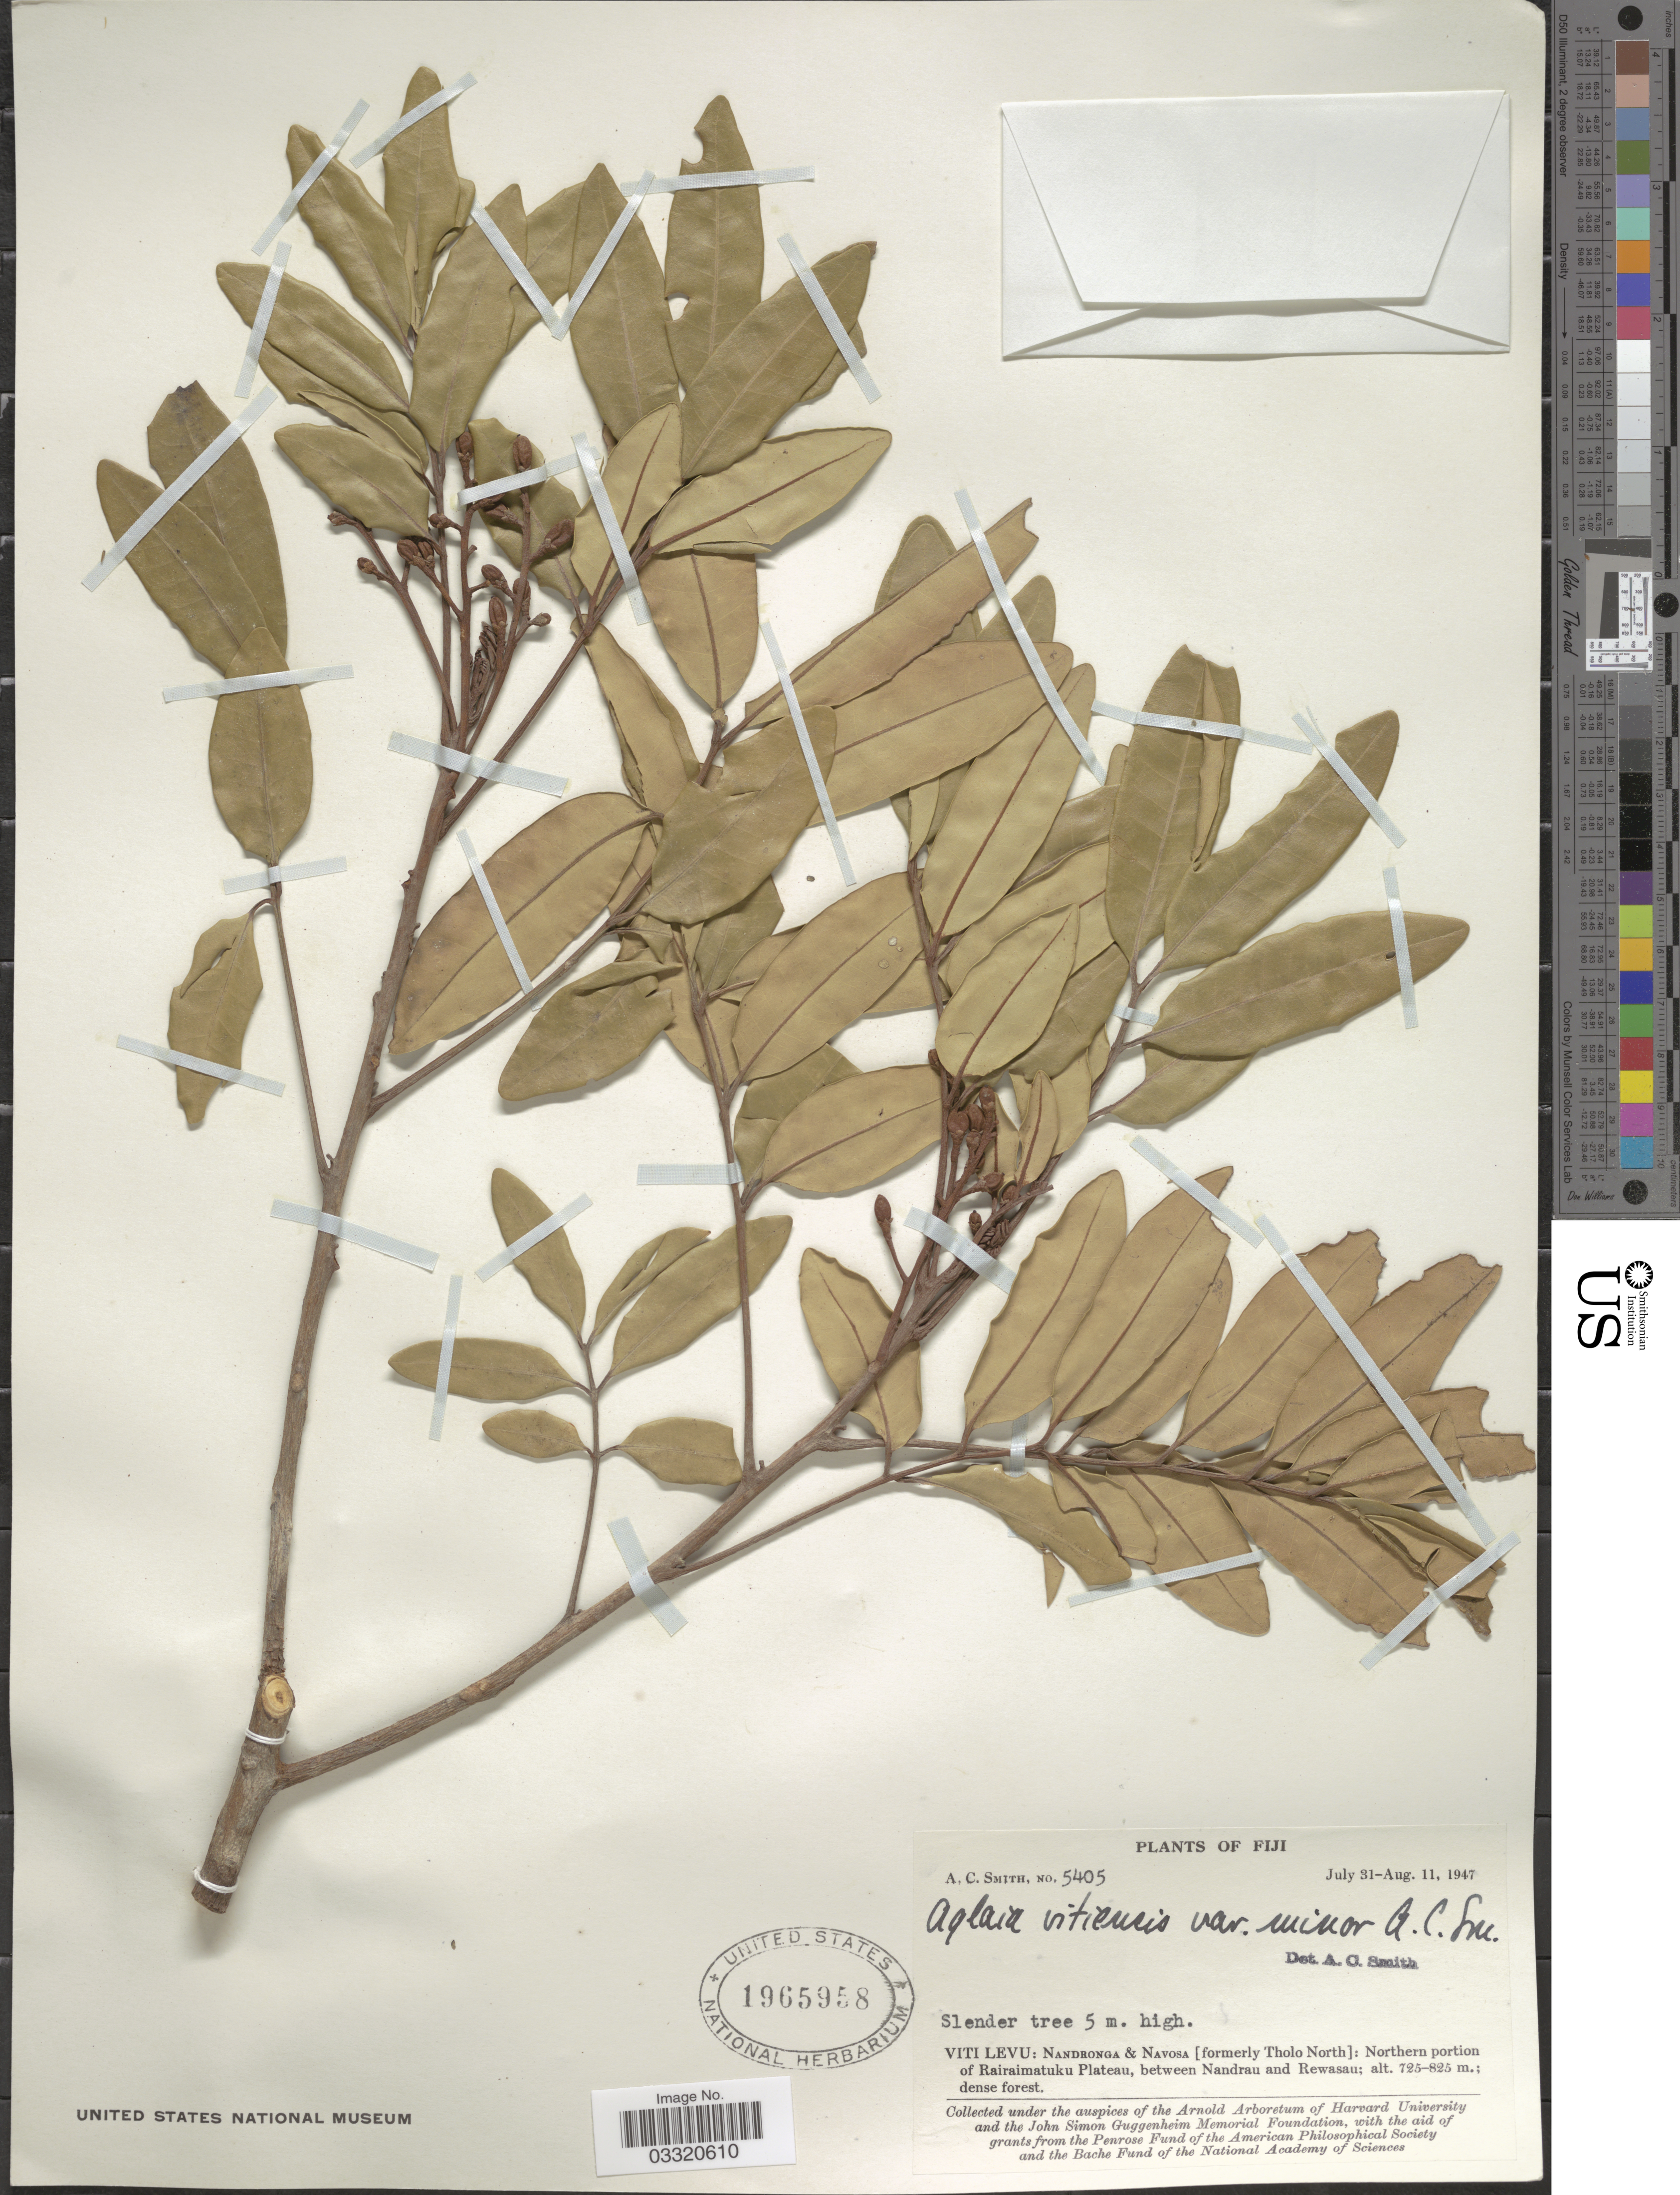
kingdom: Plantae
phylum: Tracheophyta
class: Magnoliopsida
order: Sapindales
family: Meliaceae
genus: Aglaia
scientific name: Aglaia vitiensis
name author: A.C. Sm.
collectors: A. C. Smith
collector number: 5405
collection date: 1947-07-31/1947-08-11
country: Fiji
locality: Viti Levu: Nandronga & Navosa [formerly Tholo North]: Northern portion of Rairaimatuku Plateau, between Nandrau and Rewasau.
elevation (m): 725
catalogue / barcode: US 1965958